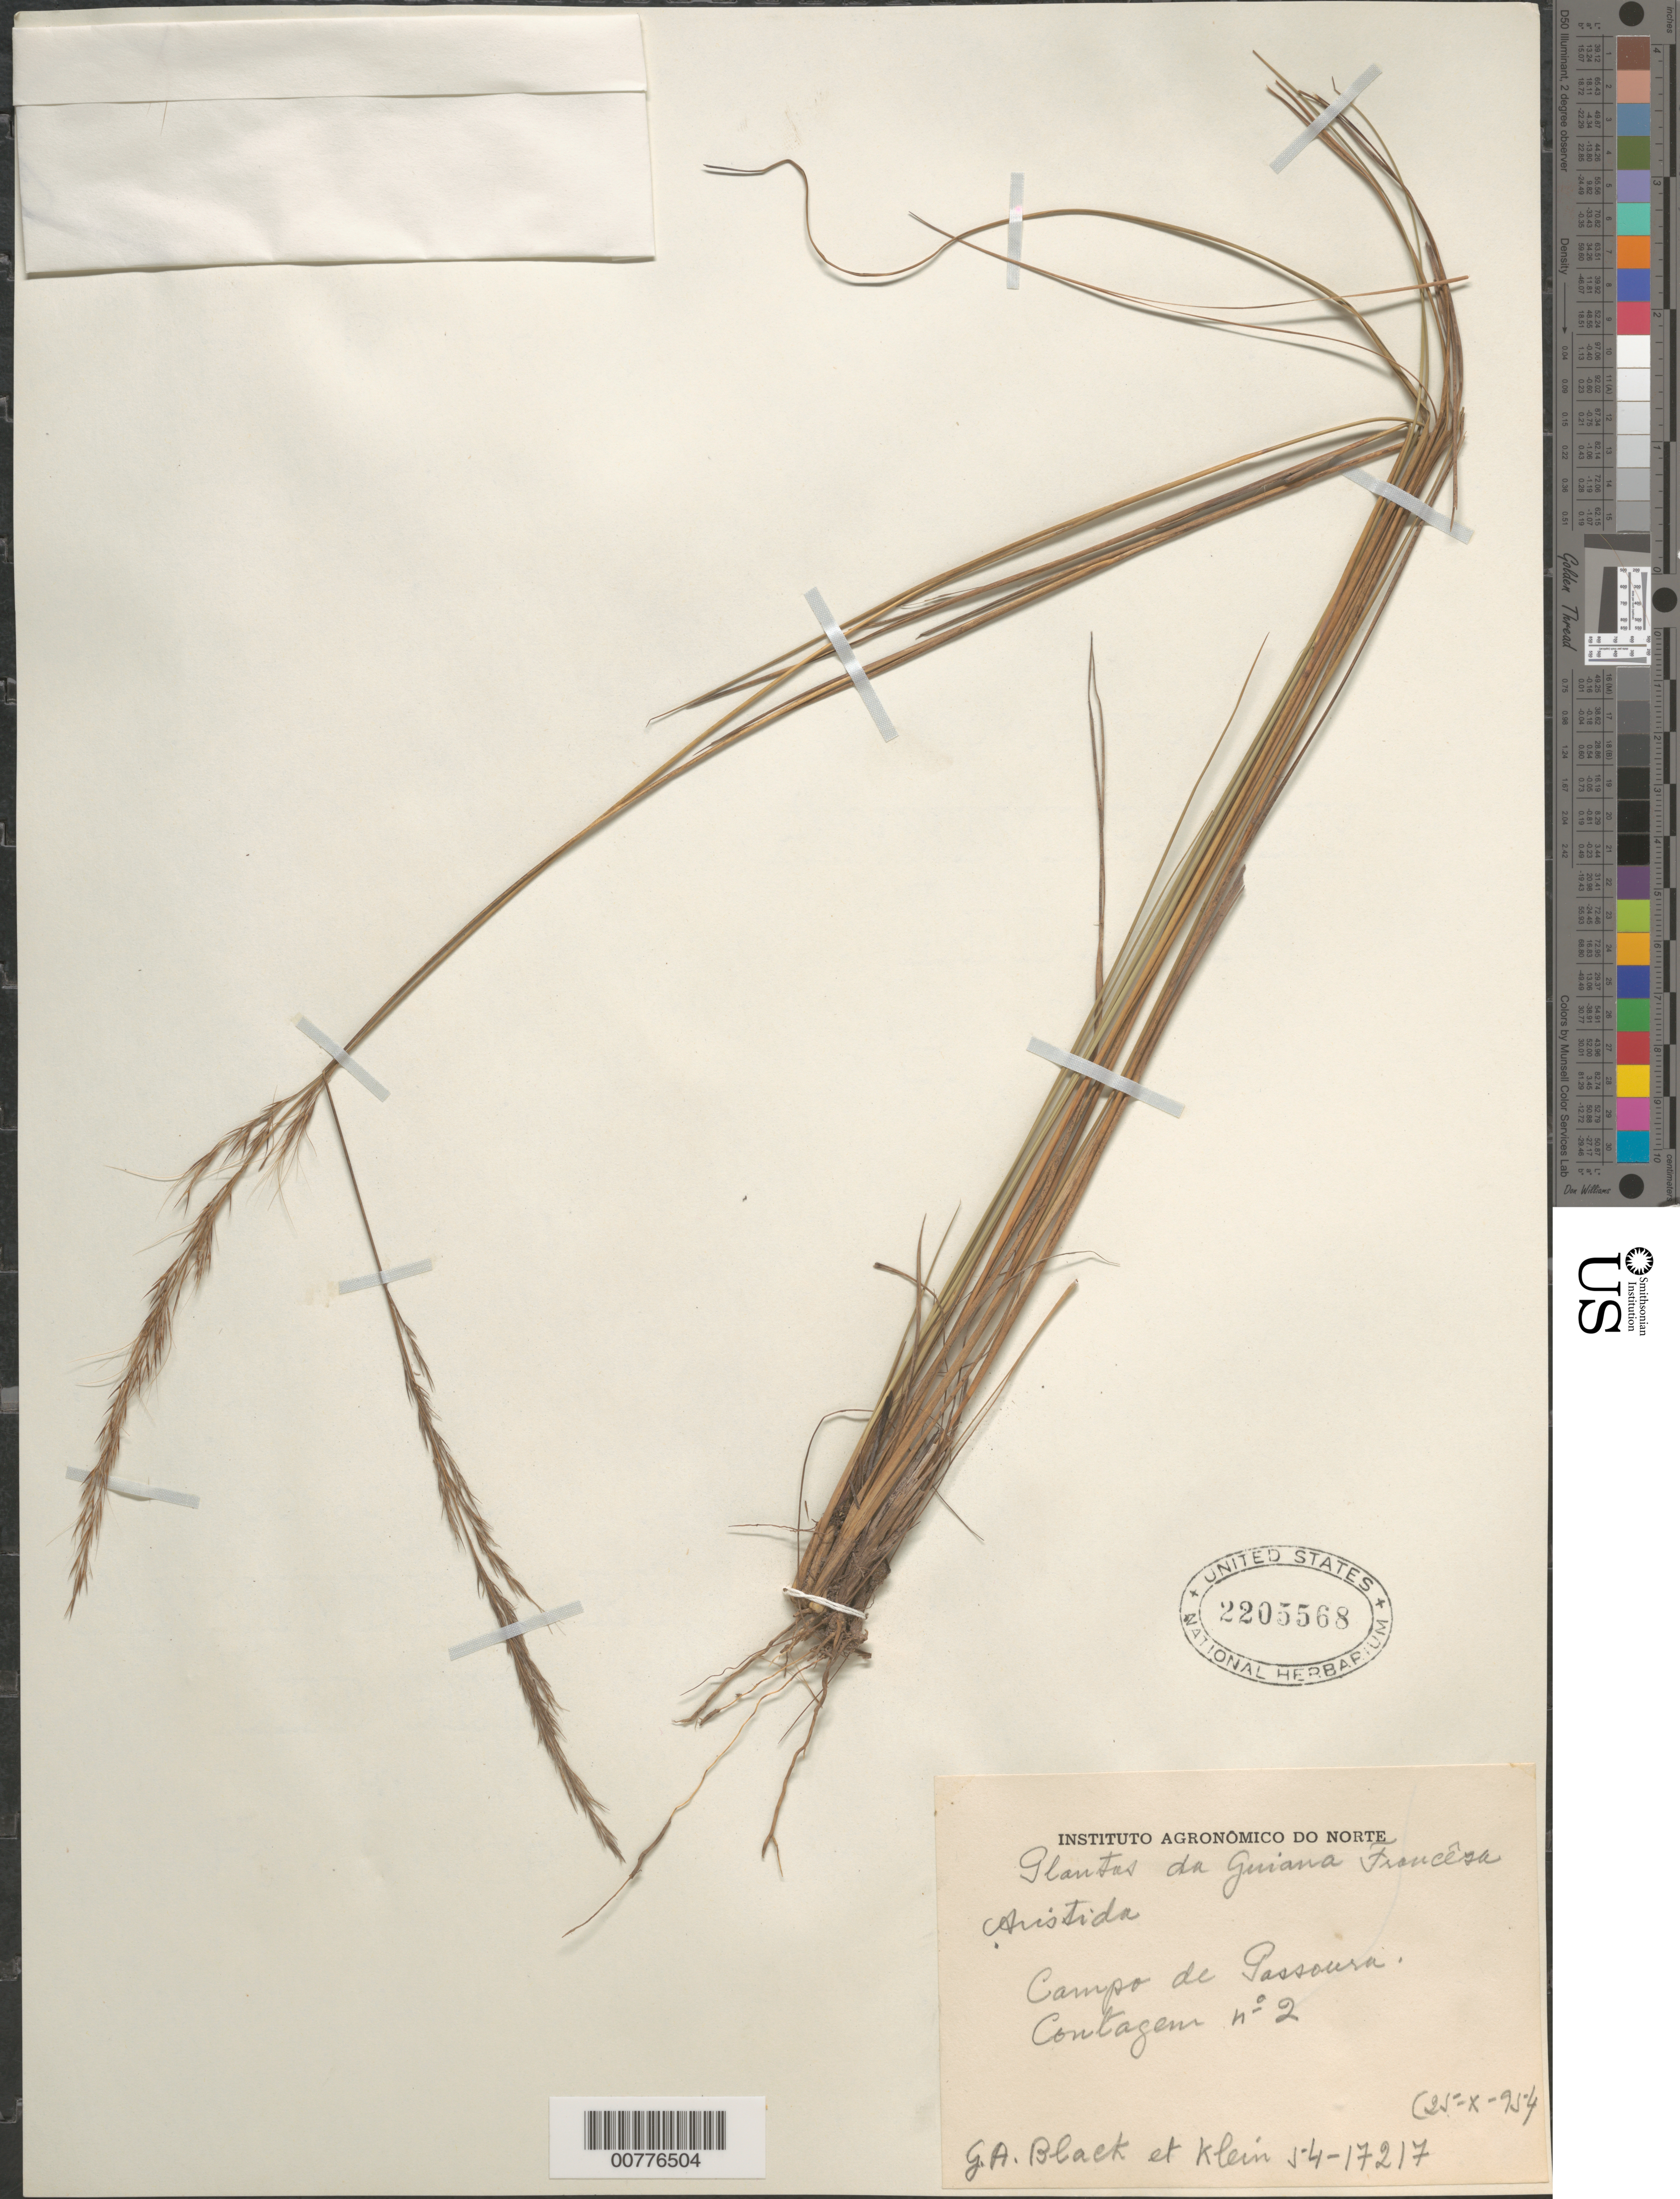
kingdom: Plantae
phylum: Tracheophyta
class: Liliopsida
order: Poales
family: Poaceae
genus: Aristida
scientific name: Aristida sp.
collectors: G. A. Black & Klein, --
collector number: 54 17217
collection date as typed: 25-Oct-54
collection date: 1954-10-25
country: French Guiana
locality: Campo de Passoura, Contagem no. 2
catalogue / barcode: US 2205568